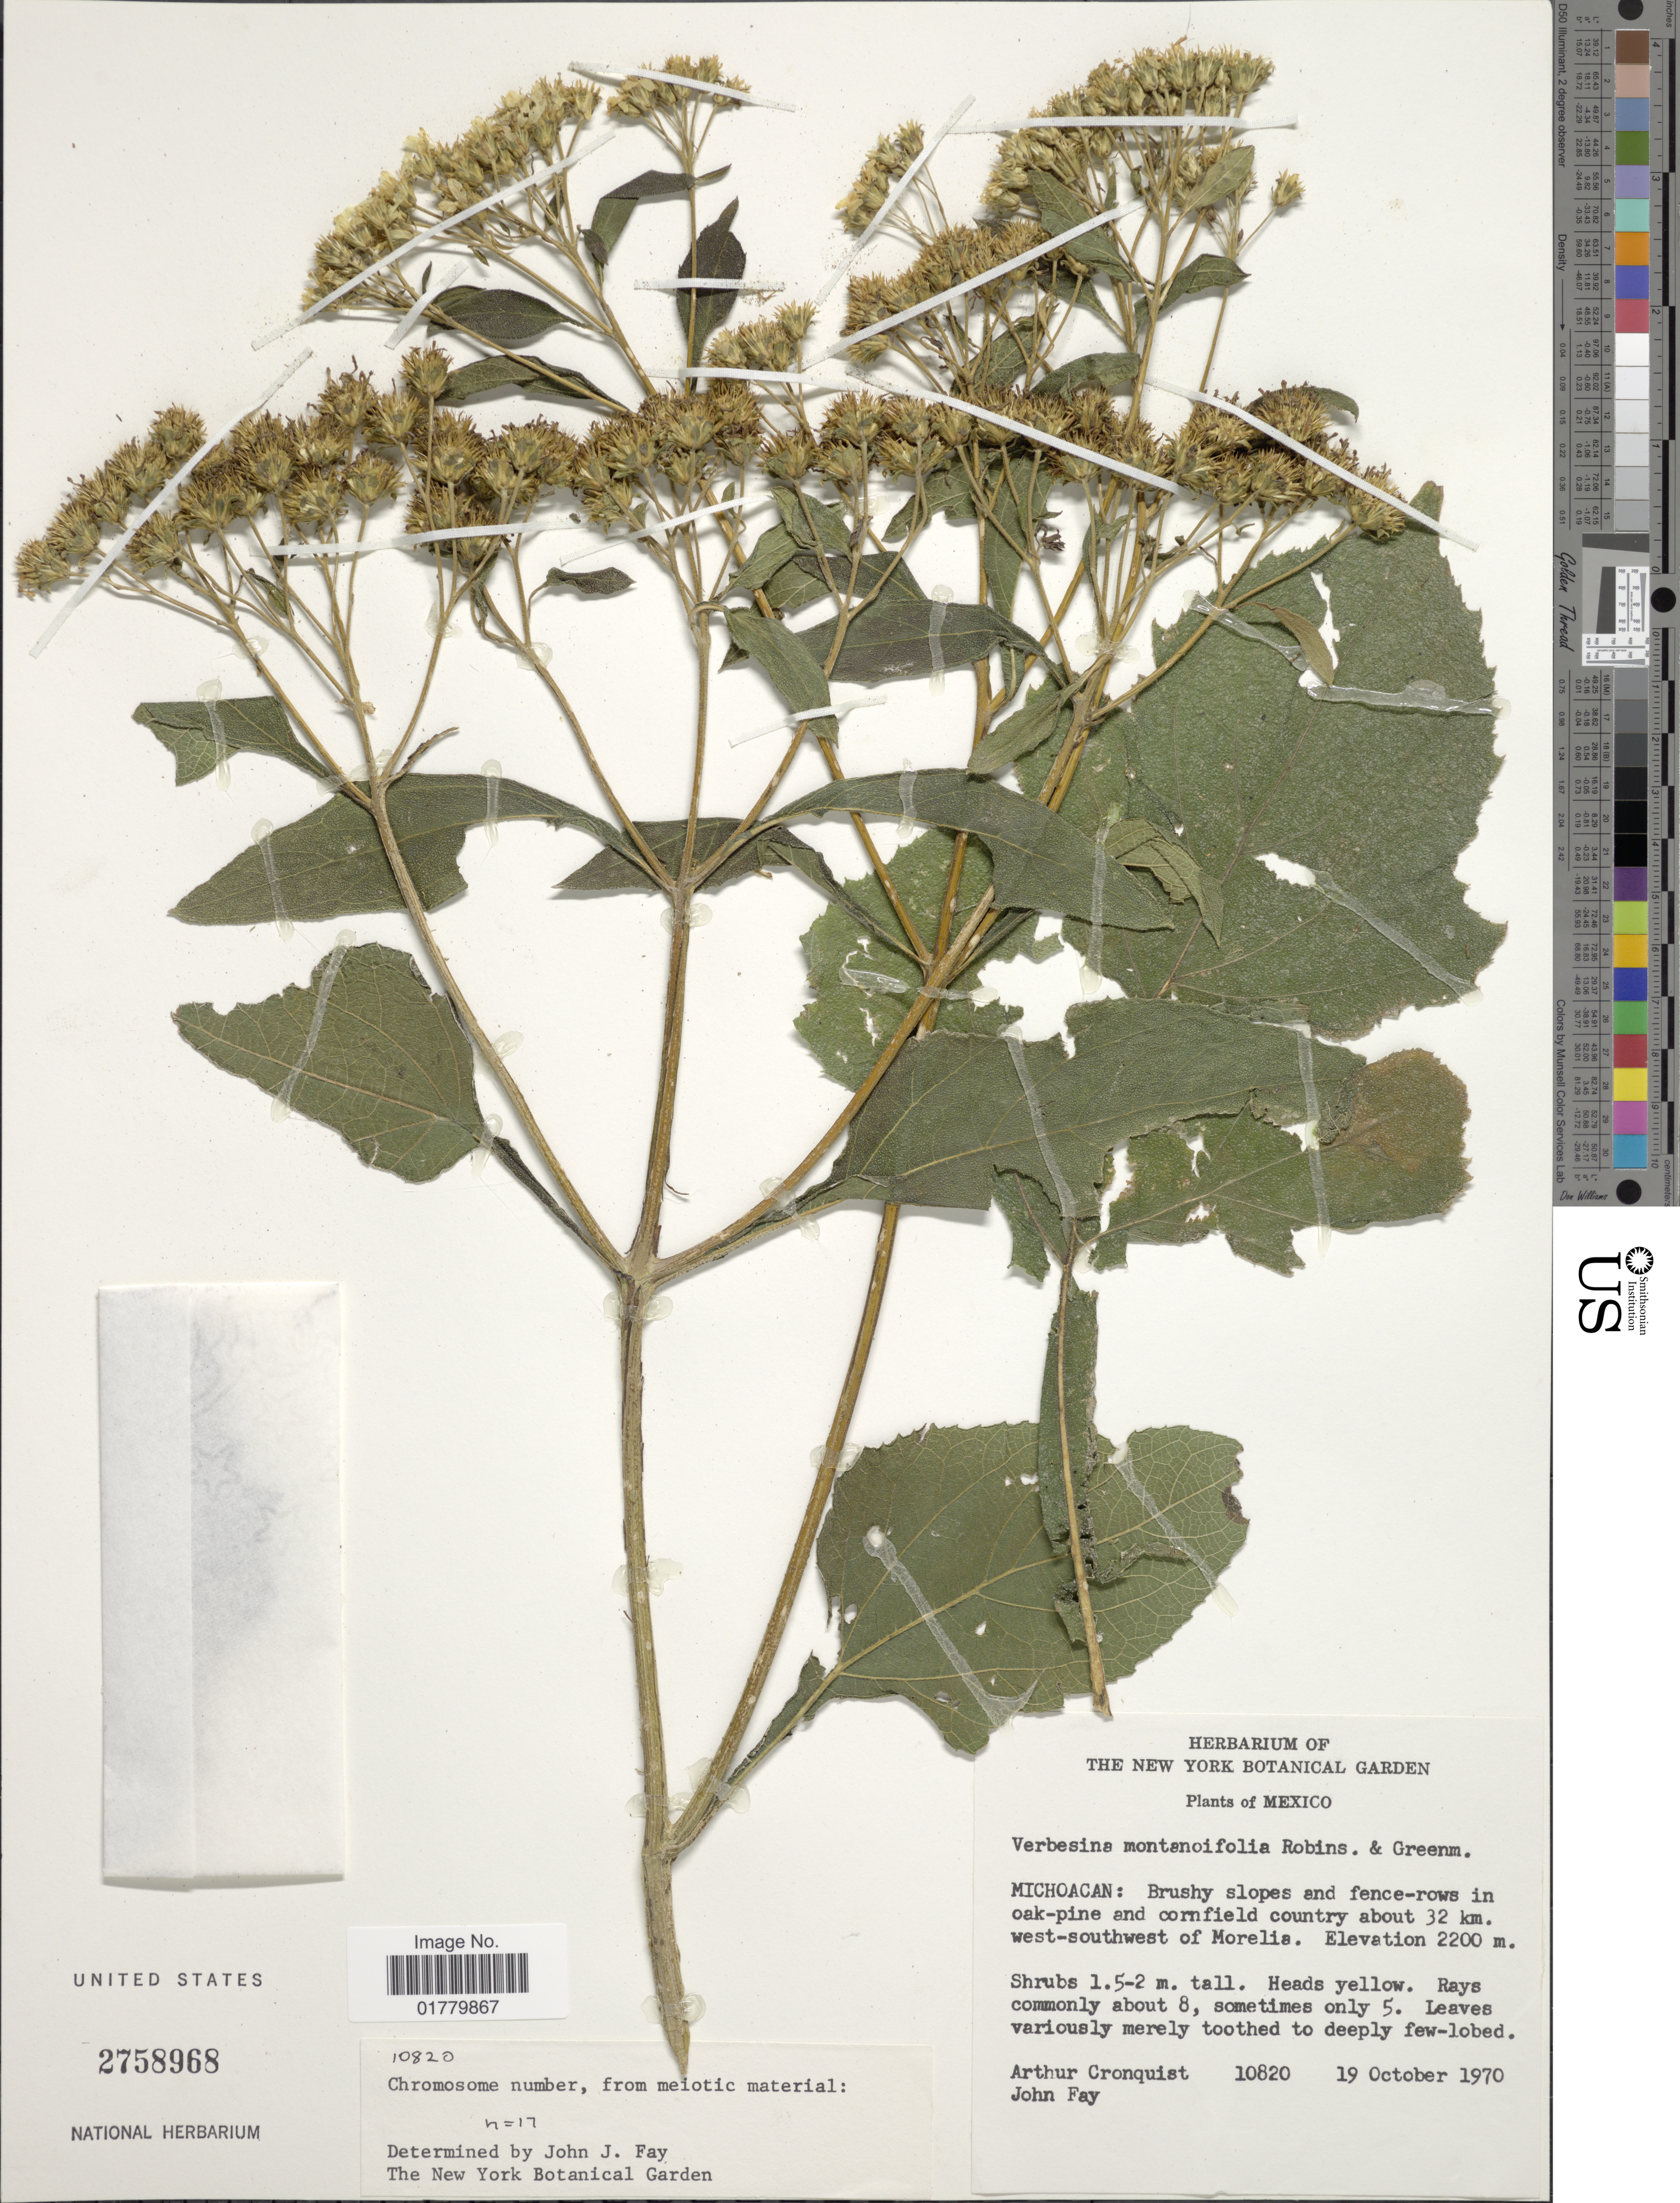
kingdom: Plantae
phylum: Tracheophyta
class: Magnoliopsida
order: Asterales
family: Asteraceae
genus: Verbesina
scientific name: Verbesina montanoifolia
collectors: A. J. Cronquist & J. M. Fay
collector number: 10820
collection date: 1970-10-19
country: Mexico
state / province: Michoacán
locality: Brushy slopes and fence-rows in oak-pine and cornfield country about 32 km. west-southwest of Morelia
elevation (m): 2200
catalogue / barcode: US 2758968